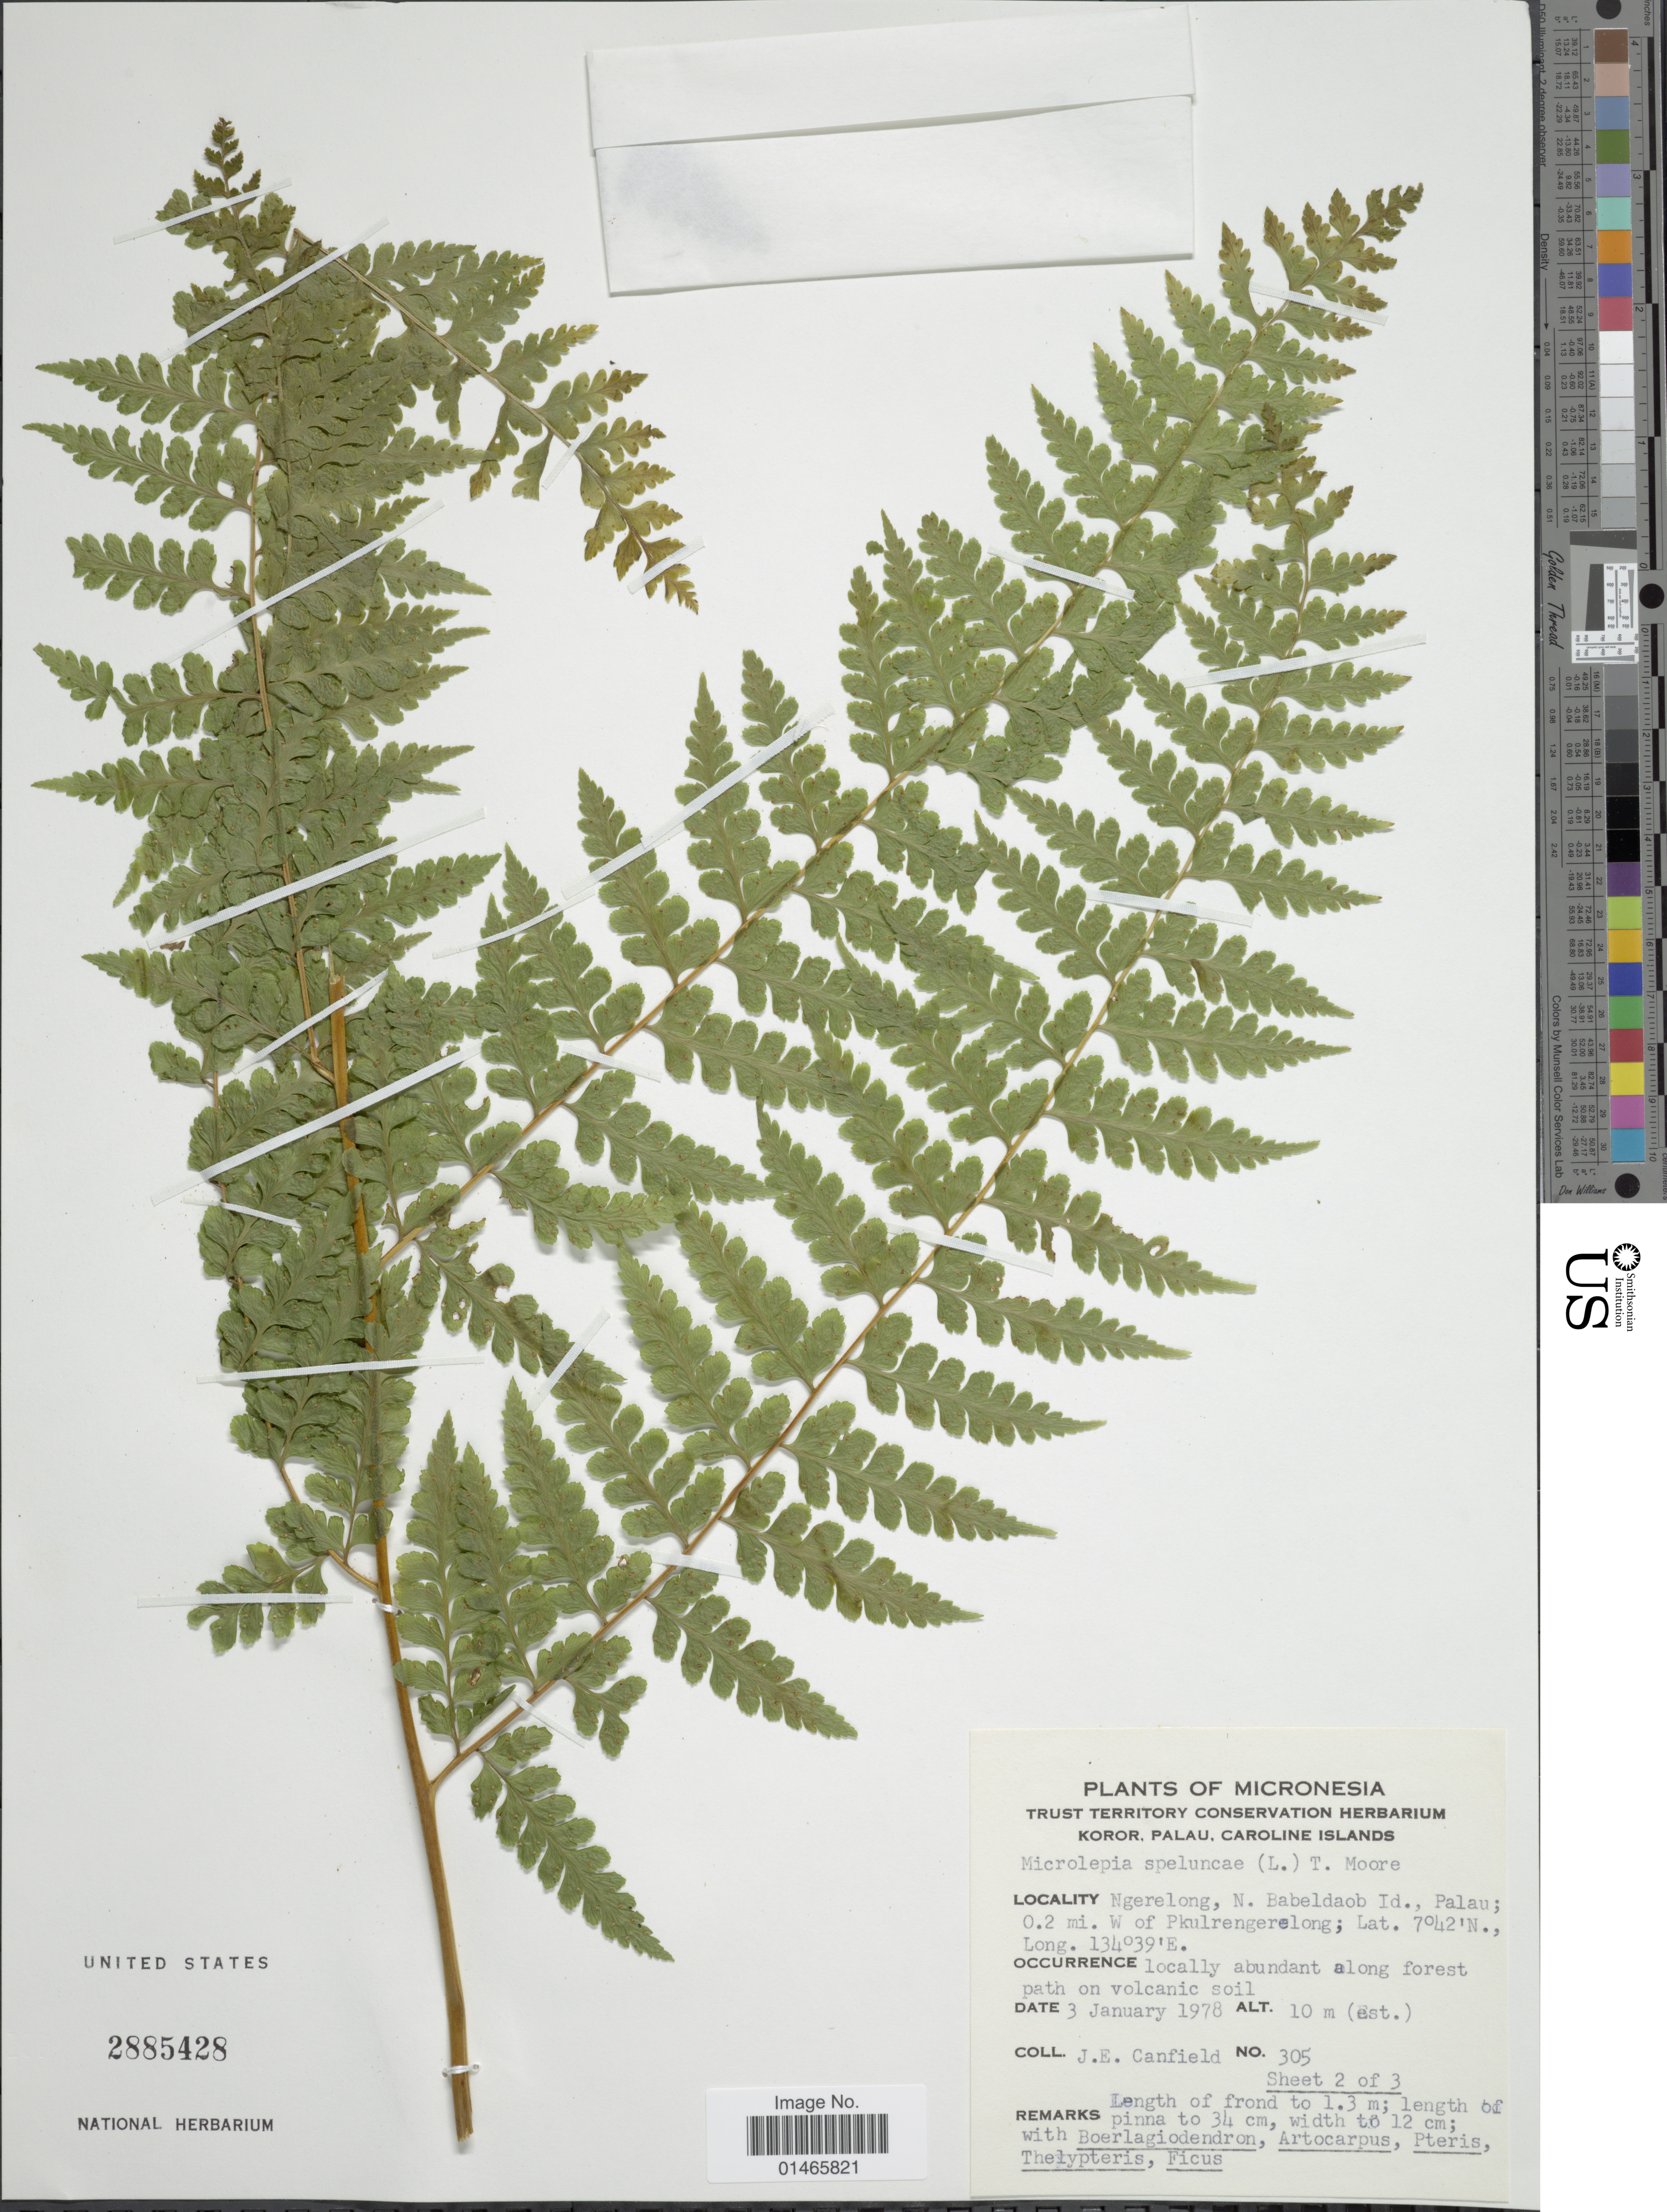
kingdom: Plantae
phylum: Tracheophyta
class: Polypodiopsida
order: Polypodiales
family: Dennstaedtiaceae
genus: Microlepia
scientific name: Microlepia speluncae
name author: (L.) T. Moore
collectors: J. E. Canfield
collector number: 305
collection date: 1978-01-03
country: Palau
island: Babeldaob [Babelthuap]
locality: Ngerelong, N. Babeldaob Id,. Palau: 0.2 mi. W of Pkulrengerelong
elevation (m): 10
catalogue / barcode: US 2885428